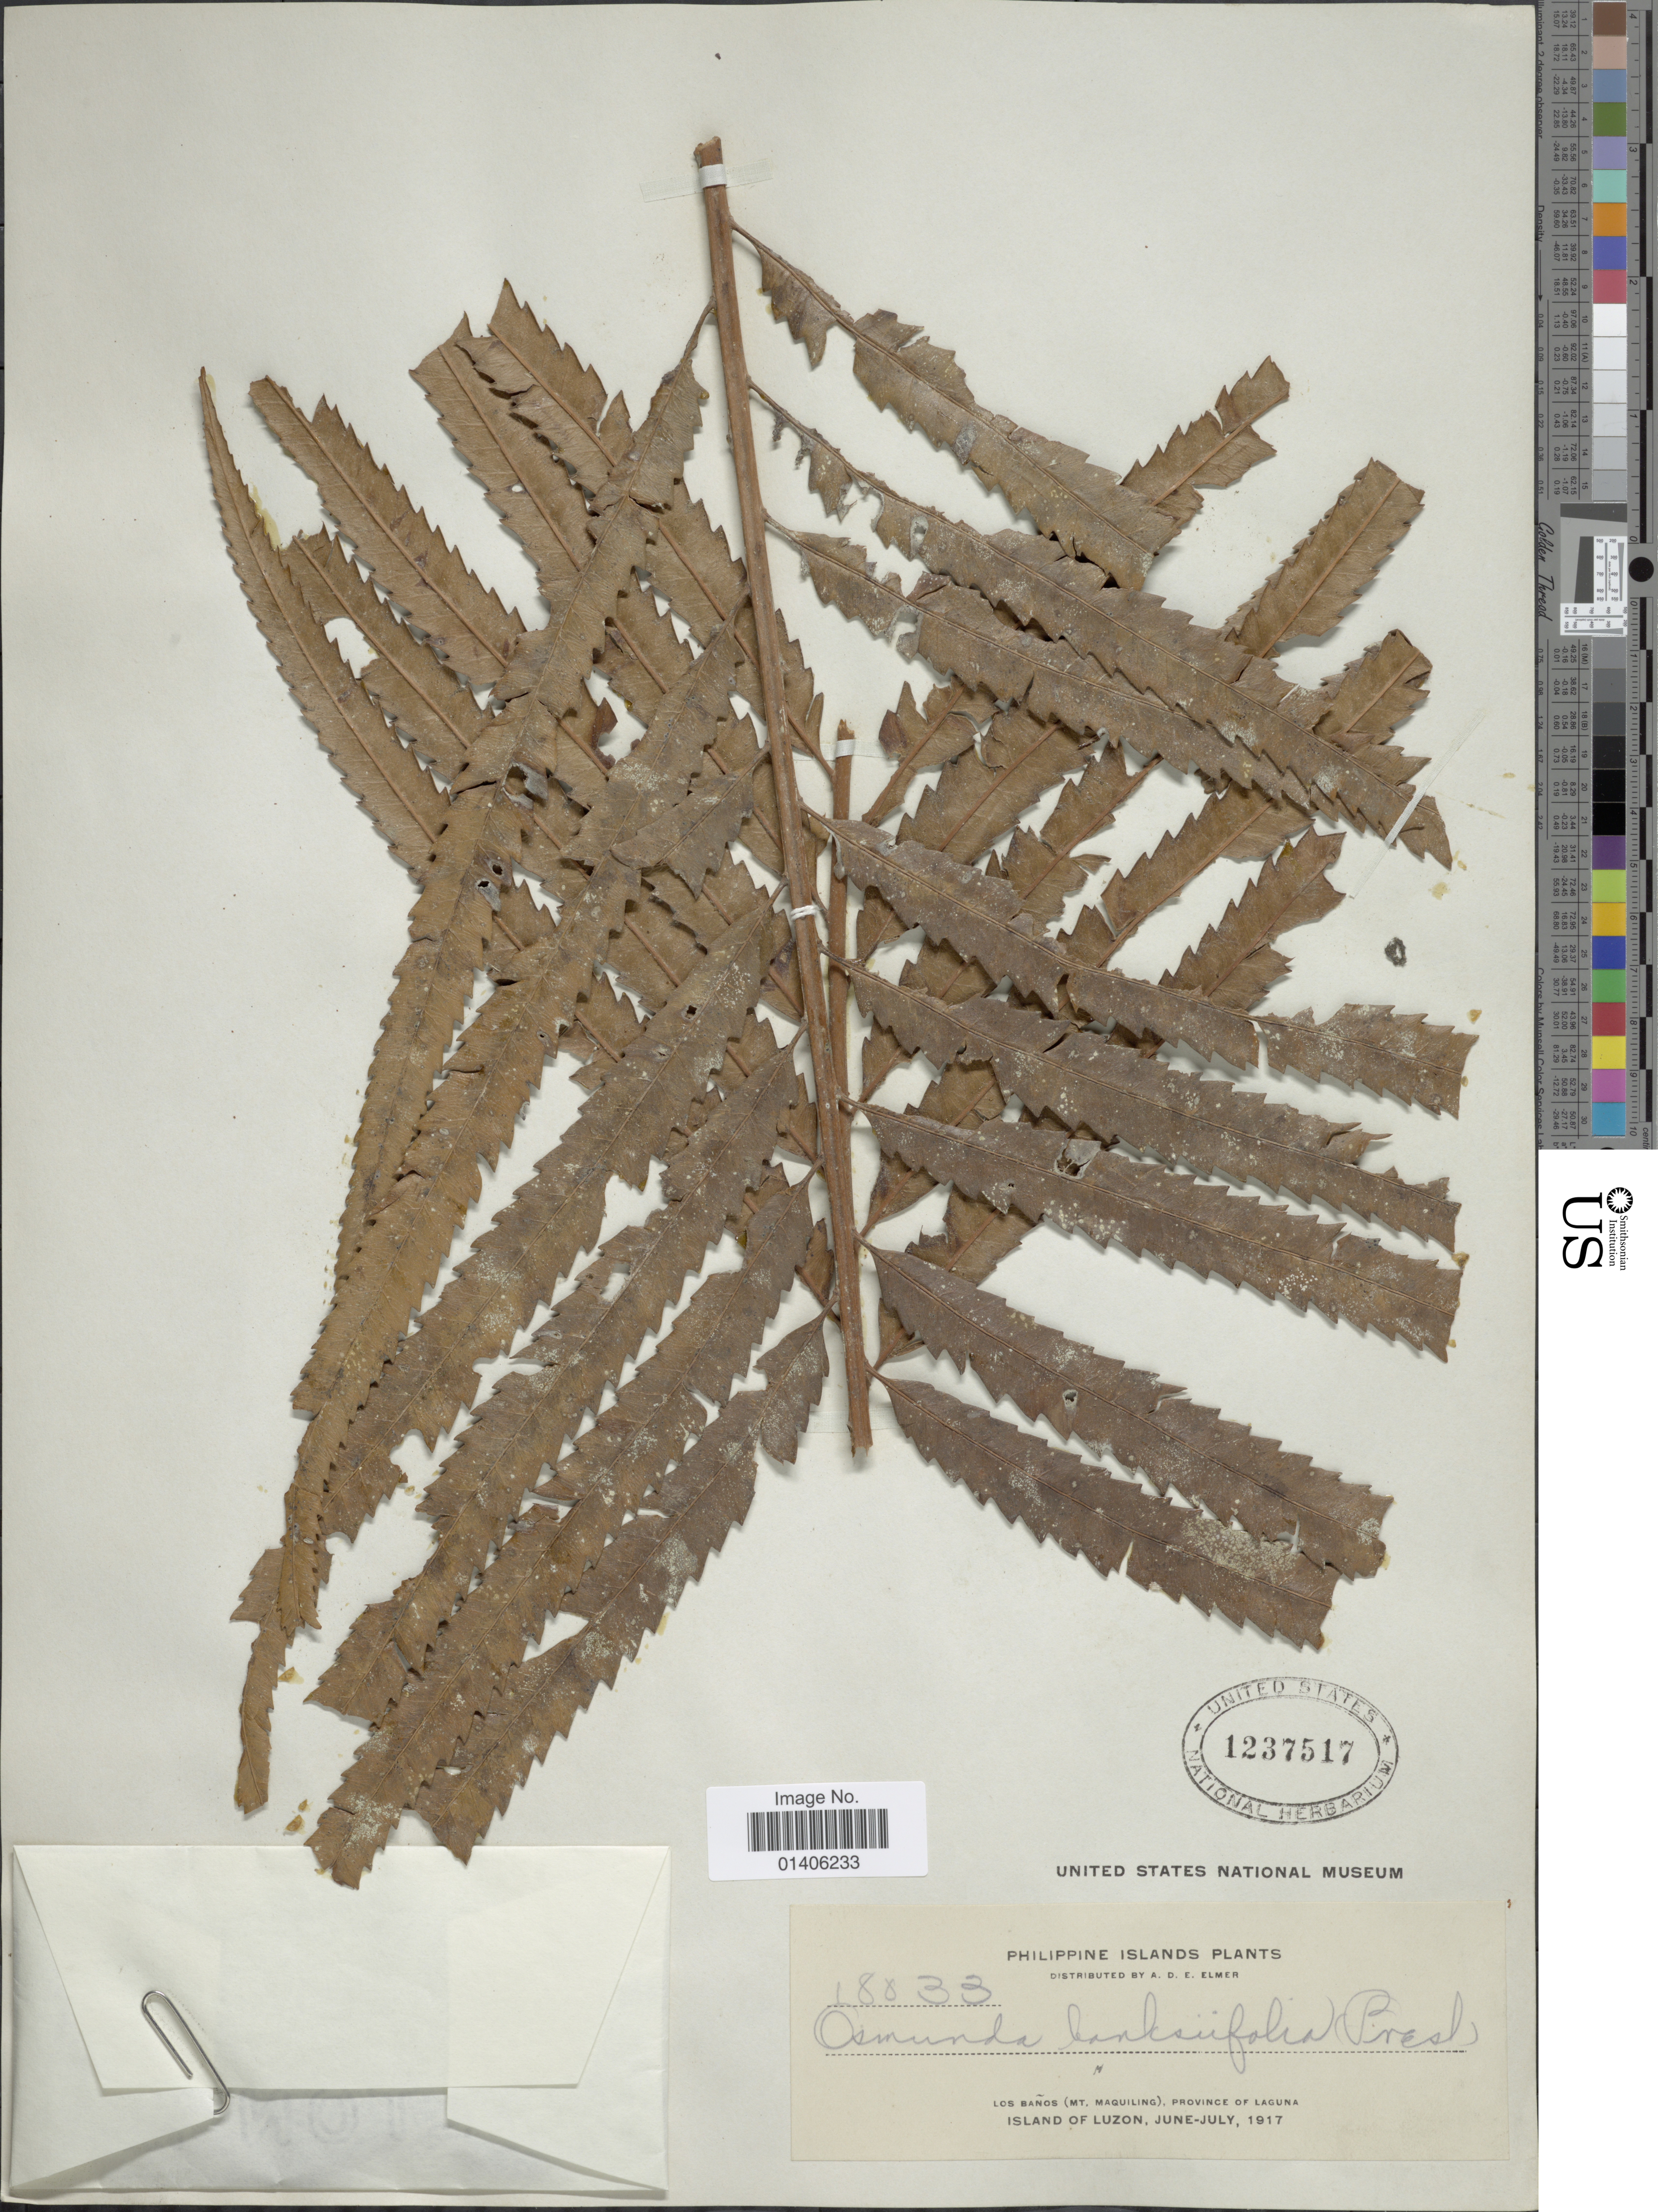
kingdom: Plantae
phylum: Tracheophyta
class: Polypodiopsida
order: Osmundales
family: Osmundaceae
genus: Osmunda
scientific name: Osmunda banksiifolia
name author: (C. Presl) Kuhn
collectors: A. D. E. Elmer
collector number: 18033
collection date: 1917-06/1917-07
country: Philippines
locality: Los Baños (Mt Maquiling), province of Laguna, Island of Luzon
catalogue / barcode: US 1237517